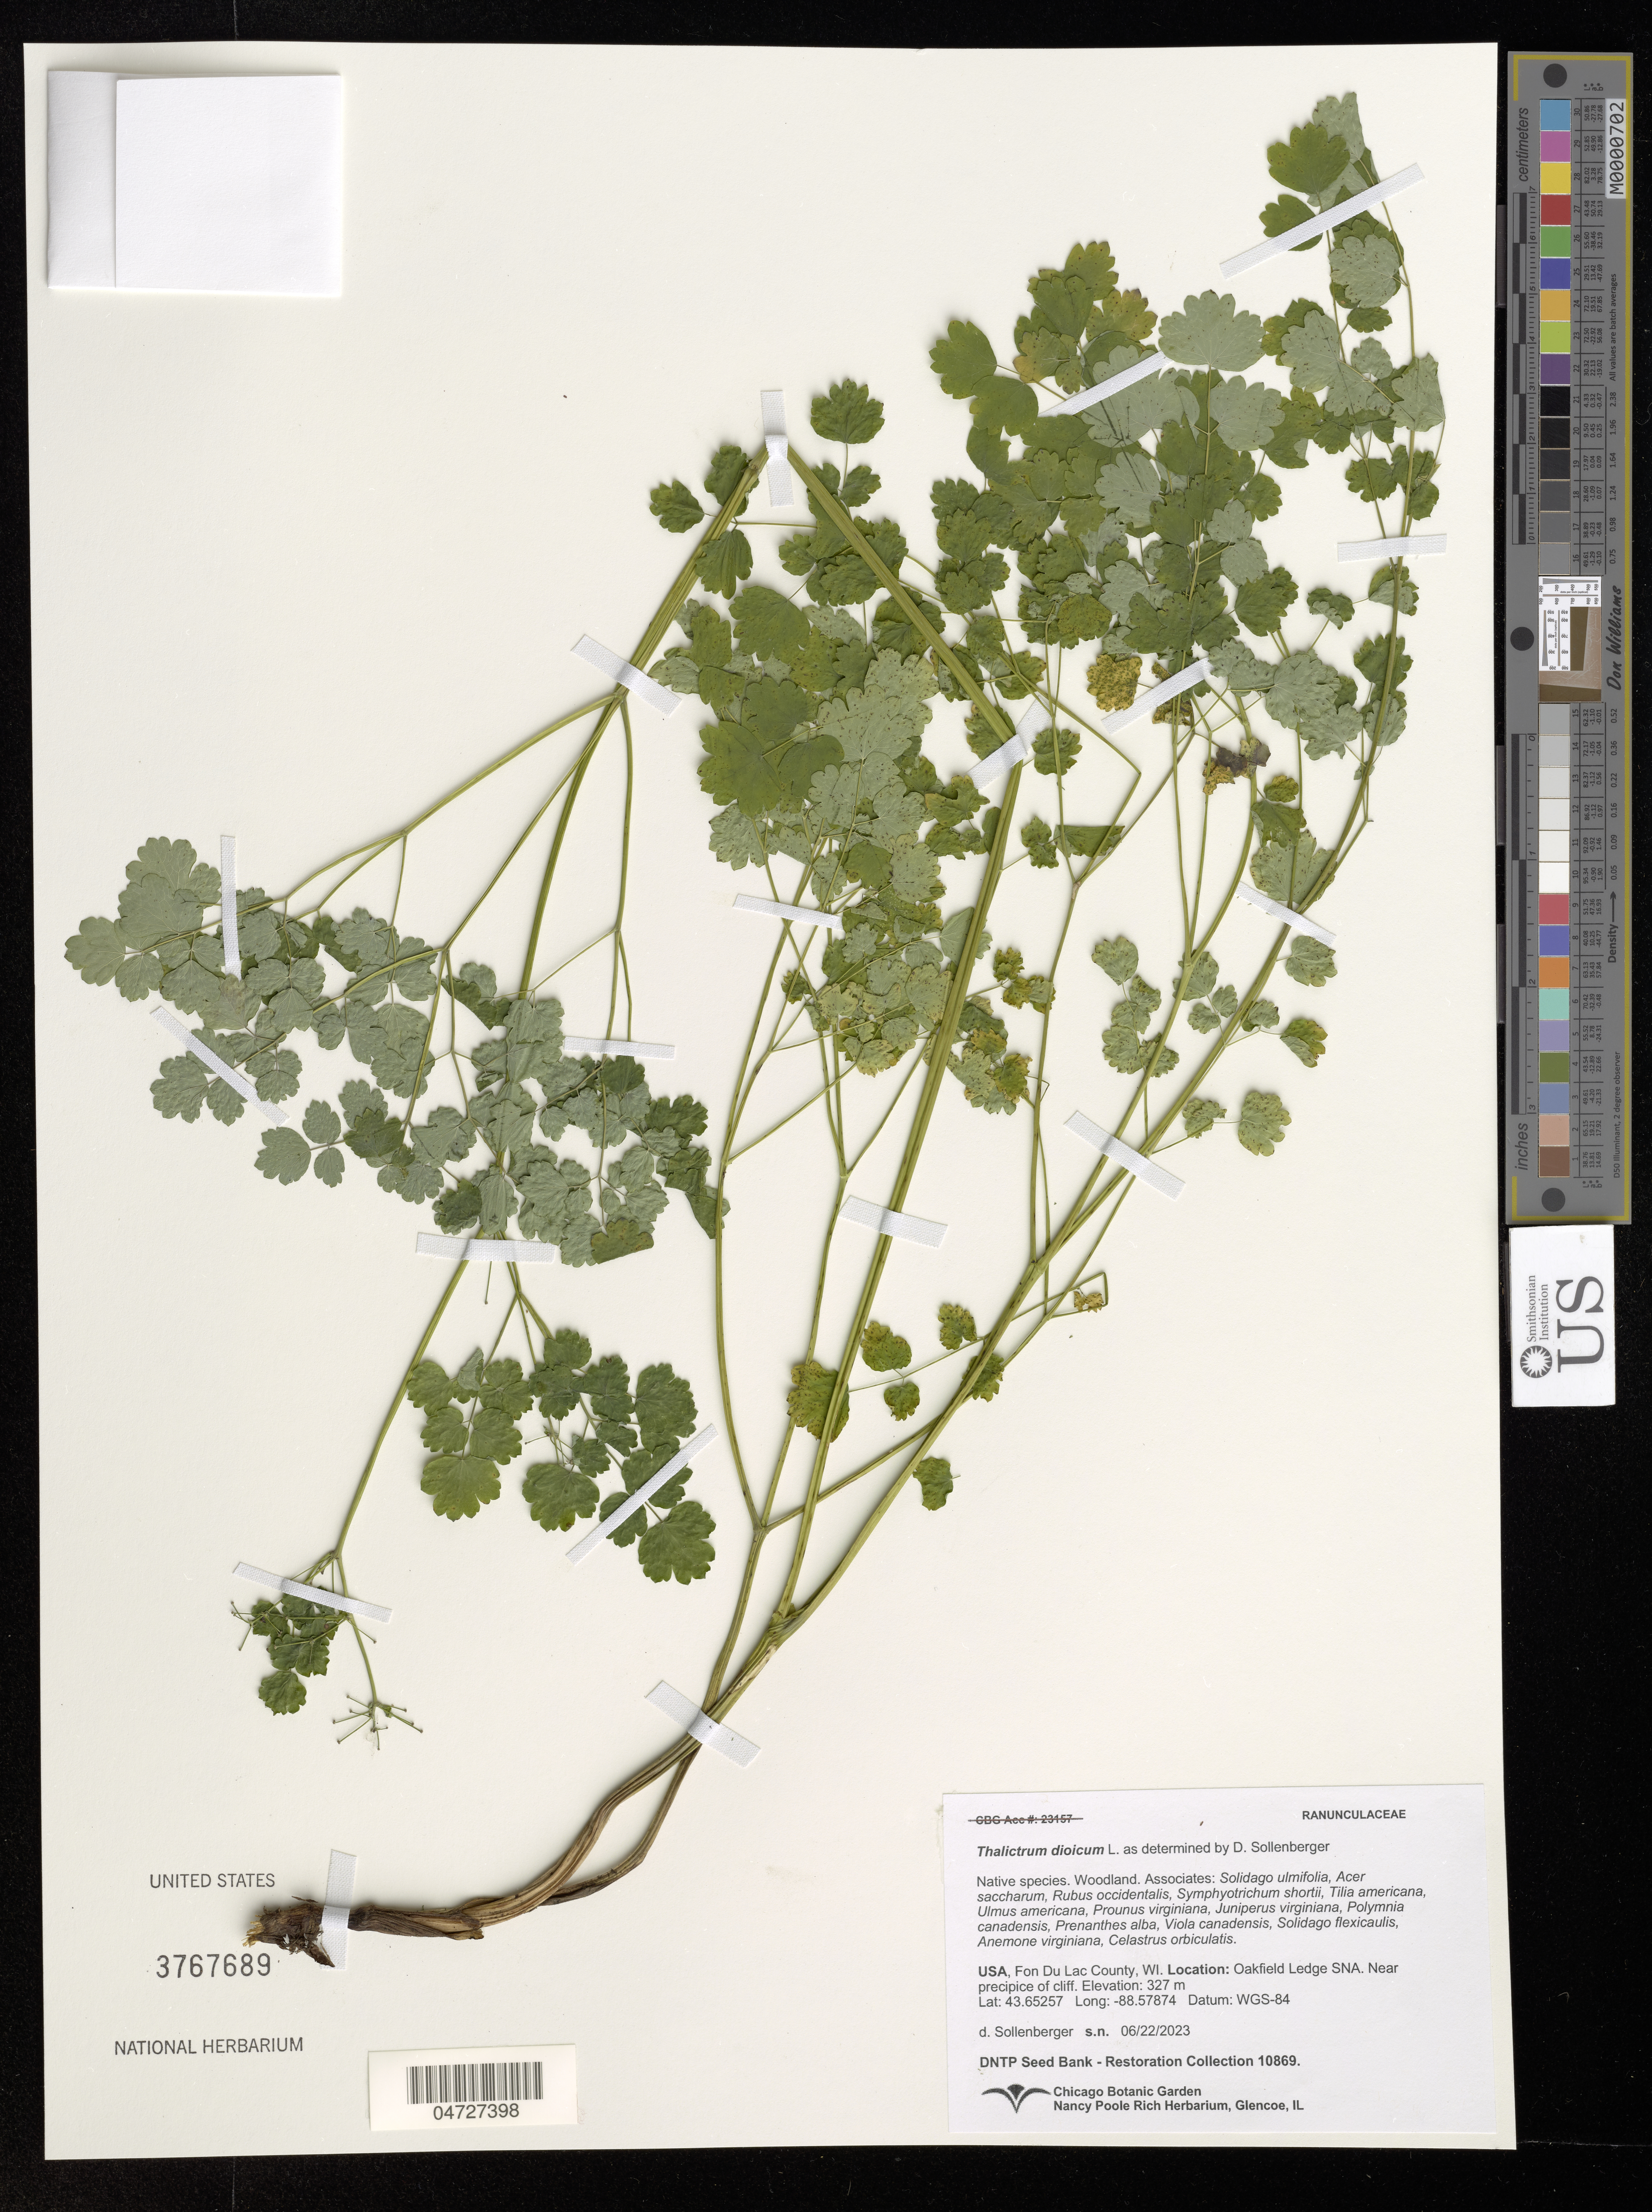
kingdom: Plantae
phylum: Tracheophyta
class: Magnoliopsida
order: Ranunculales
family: Ranunculaceae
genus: Thalictrum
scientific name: Thalictrum dioicum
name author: L.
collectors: D. Sollenberger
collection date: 2023-06-22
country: United States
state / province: Wisconsin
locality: Fon Du Lac County. Oakfield Ledge SNA. Near precipice of cliff.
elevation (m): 327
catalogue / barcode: US 3767689